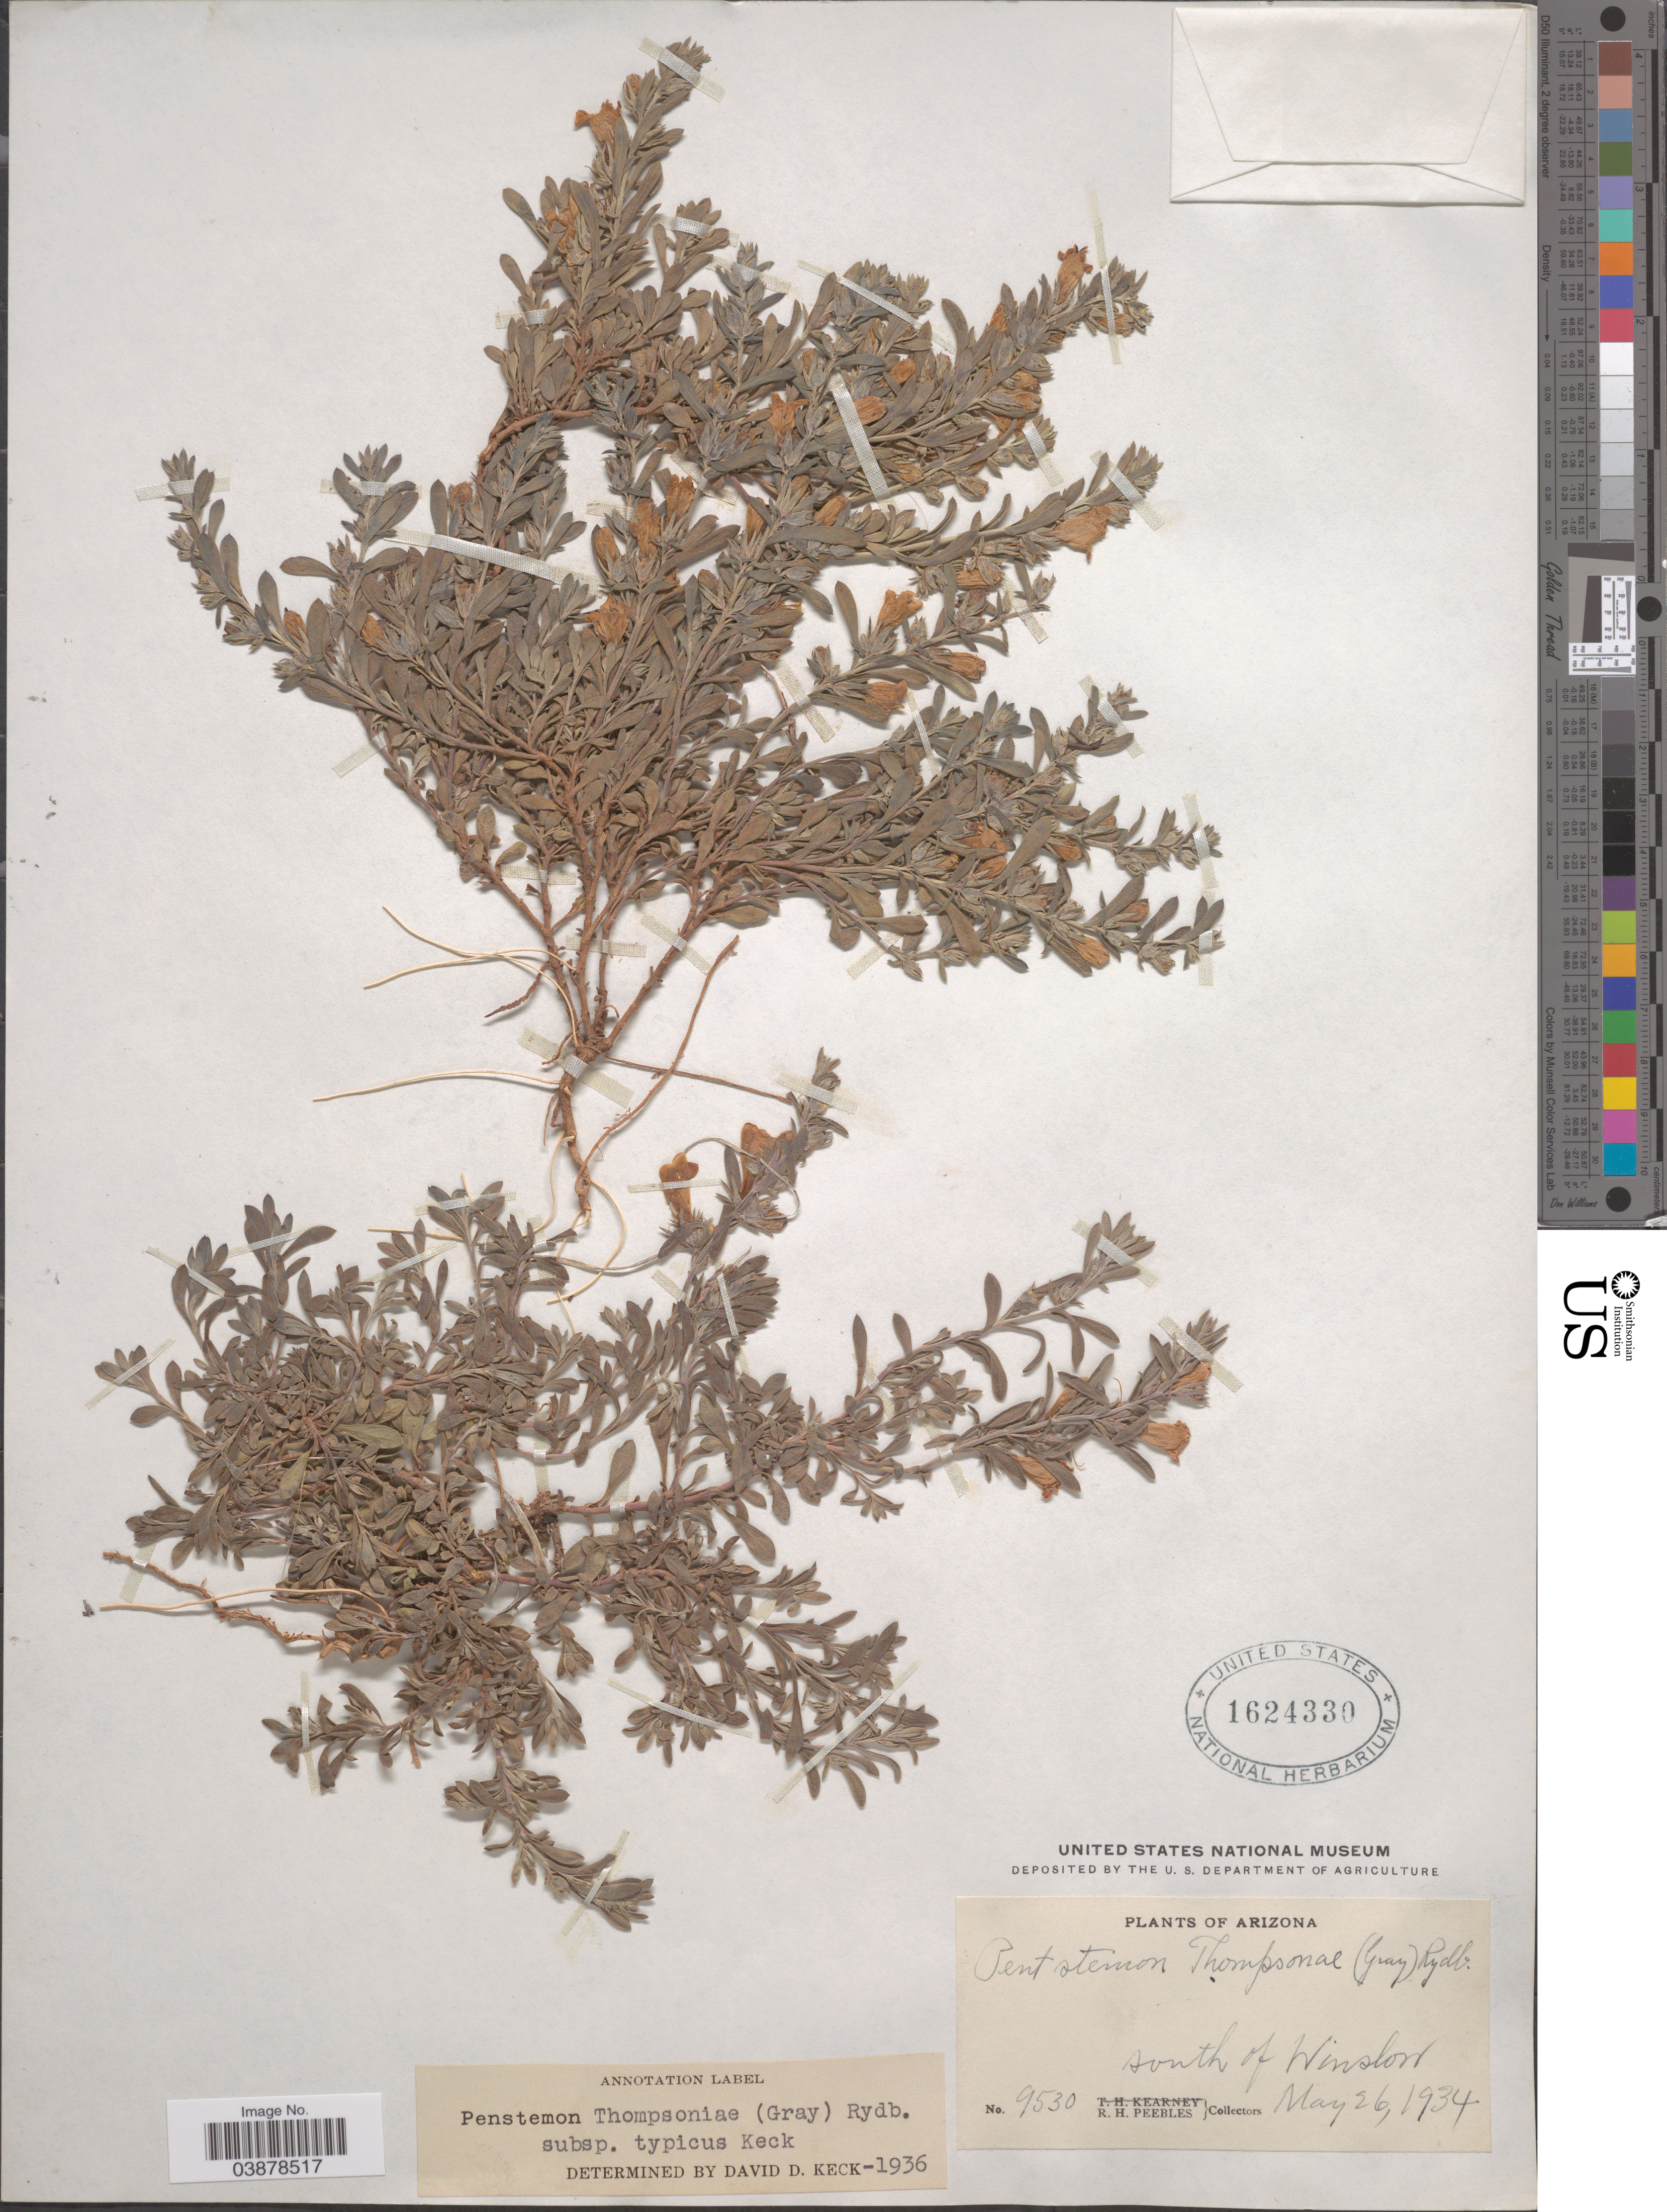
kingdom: Plantae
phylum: Tracheophyta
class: Magnoliopsida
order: Lamiales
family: Plantaginaceae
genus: Penstemon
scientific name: Penstemon thompsonaie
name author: (A. Gray) Rydb.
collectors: R. H. Peebles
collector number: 9530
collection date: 1934-05-26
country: United States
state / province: Arizona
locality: South of Winslow.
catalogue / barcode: US 1624330